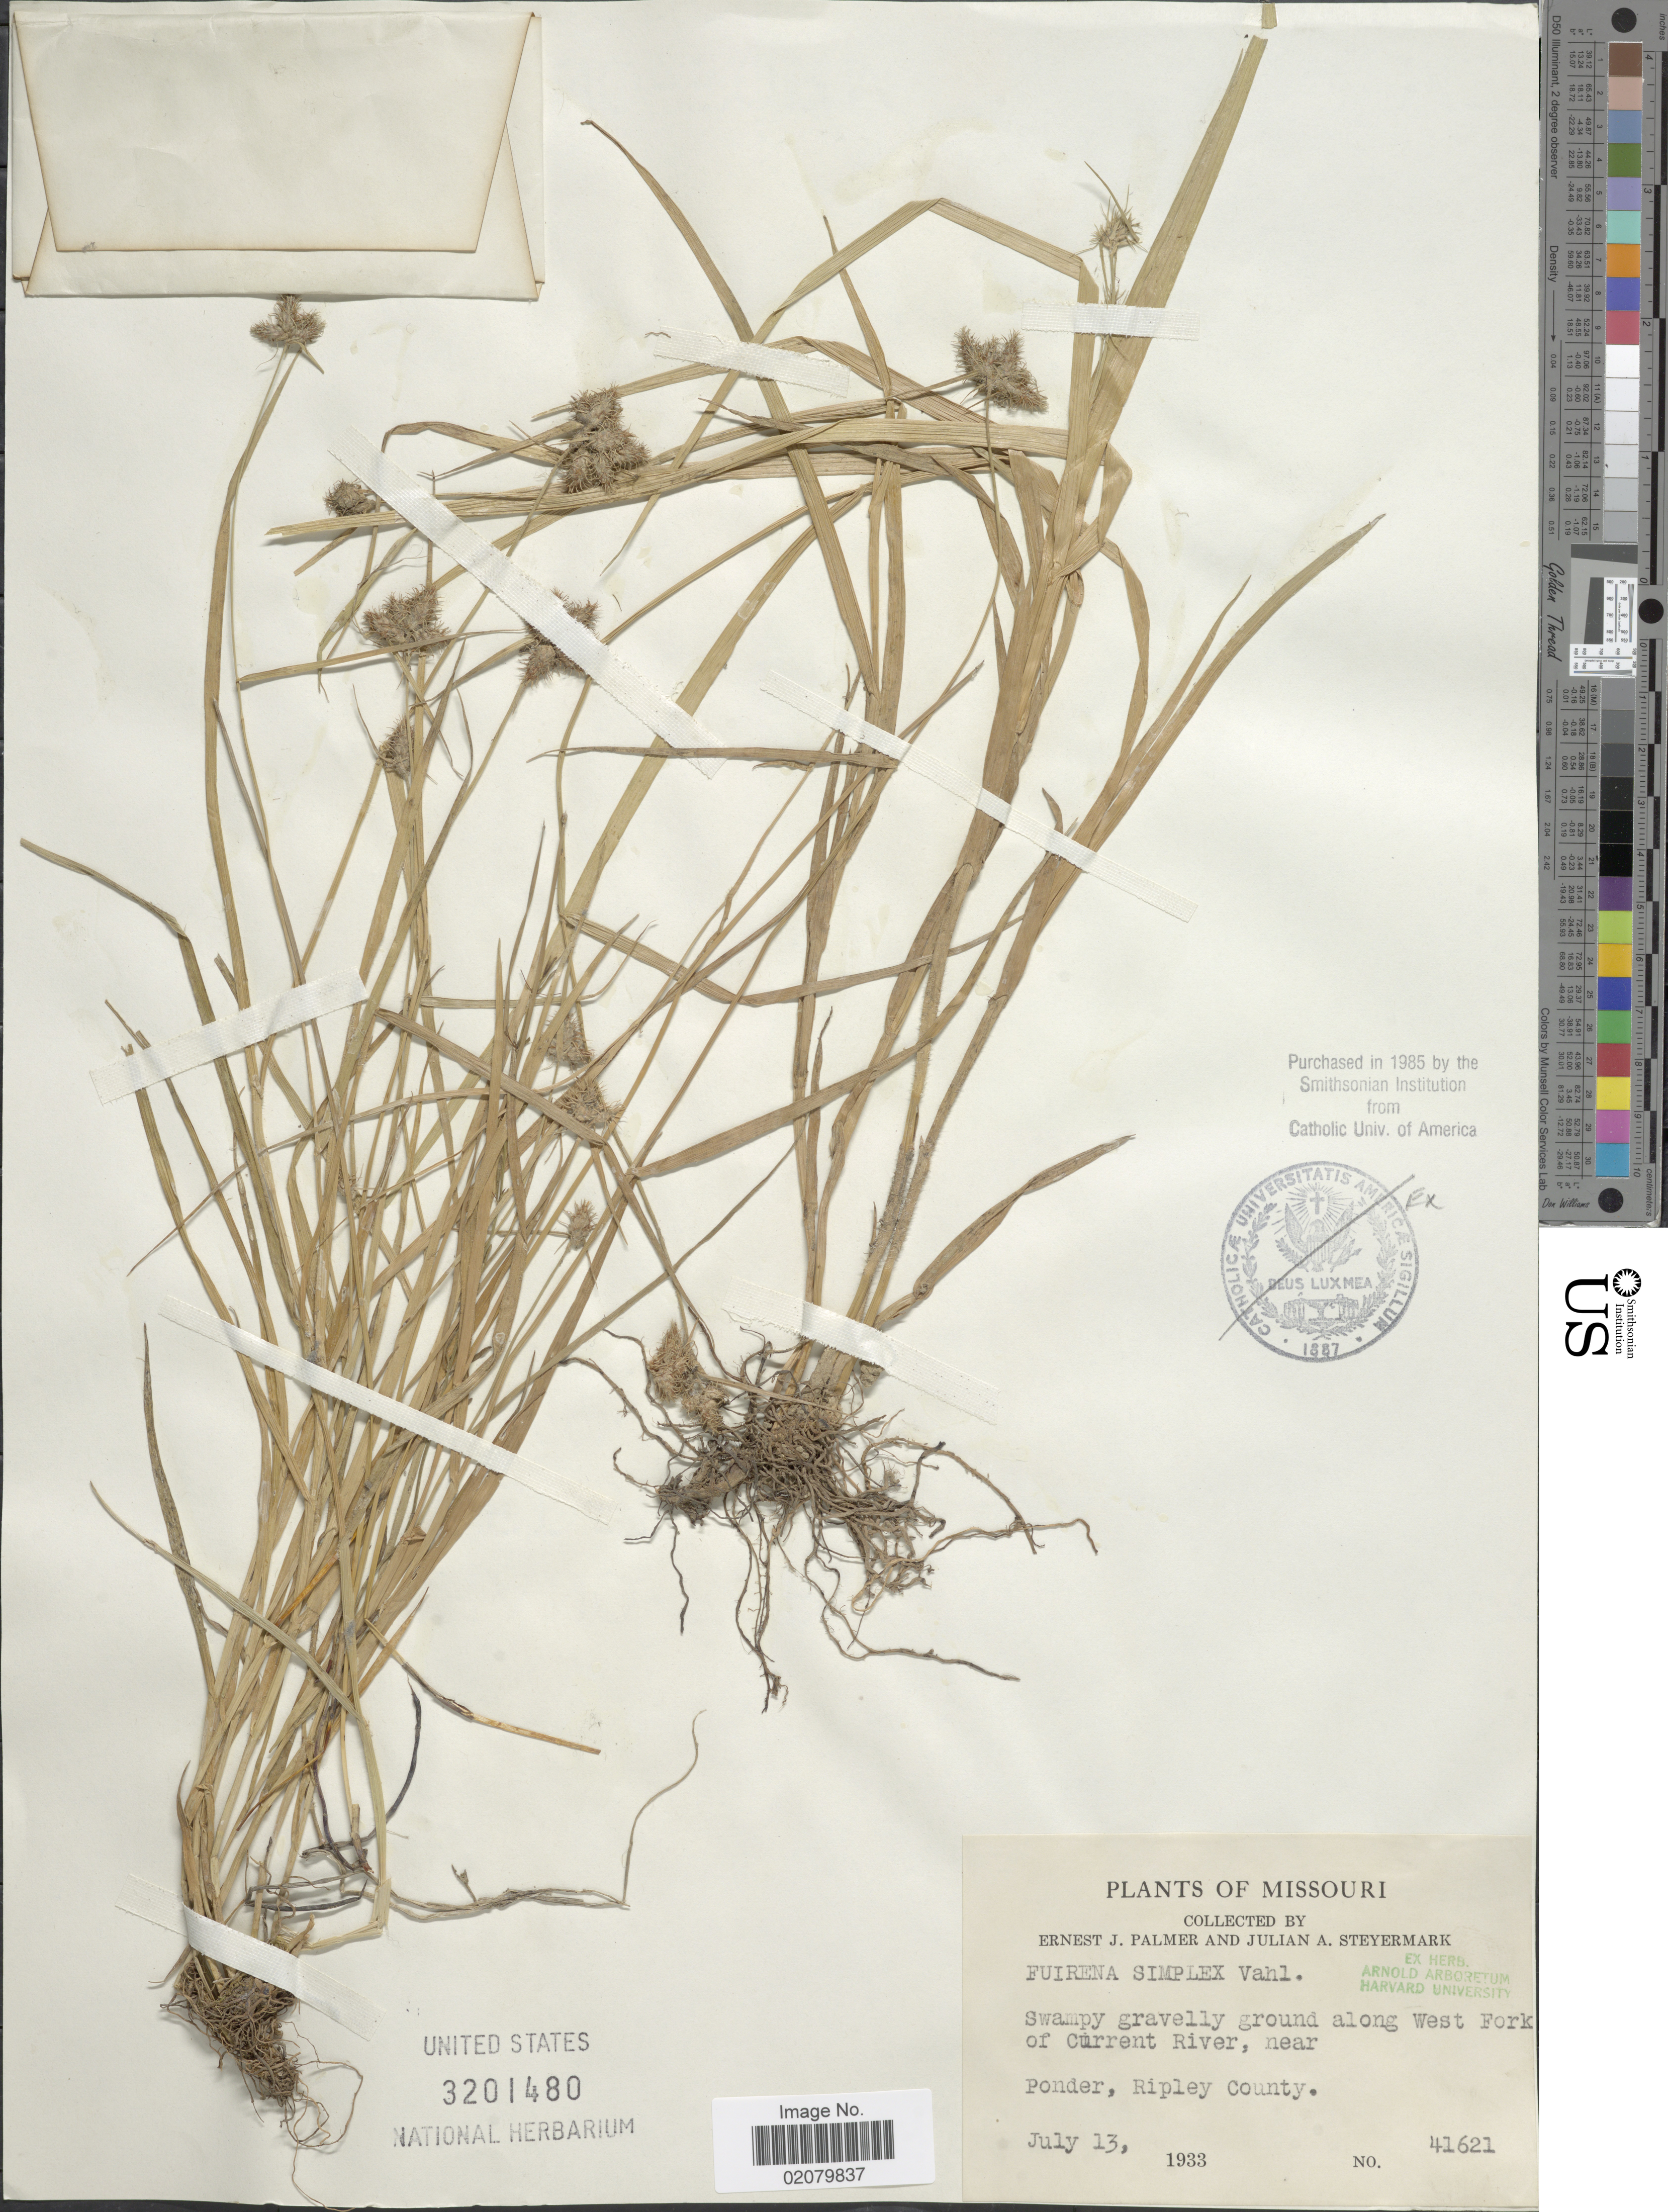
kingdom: Plantae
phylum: Tracheophyta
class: Liliopsida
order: Poales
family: Cyperaceae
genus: Fuirena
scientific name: Fuirena simplex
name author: Vahl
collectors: E. J. Palmer & J. Steyermark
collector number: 41621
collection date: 1933-07-13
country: United States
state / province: Missouri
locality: Along West Fork of Current River, near Ponder, Ripley County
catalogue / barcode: US 3201480